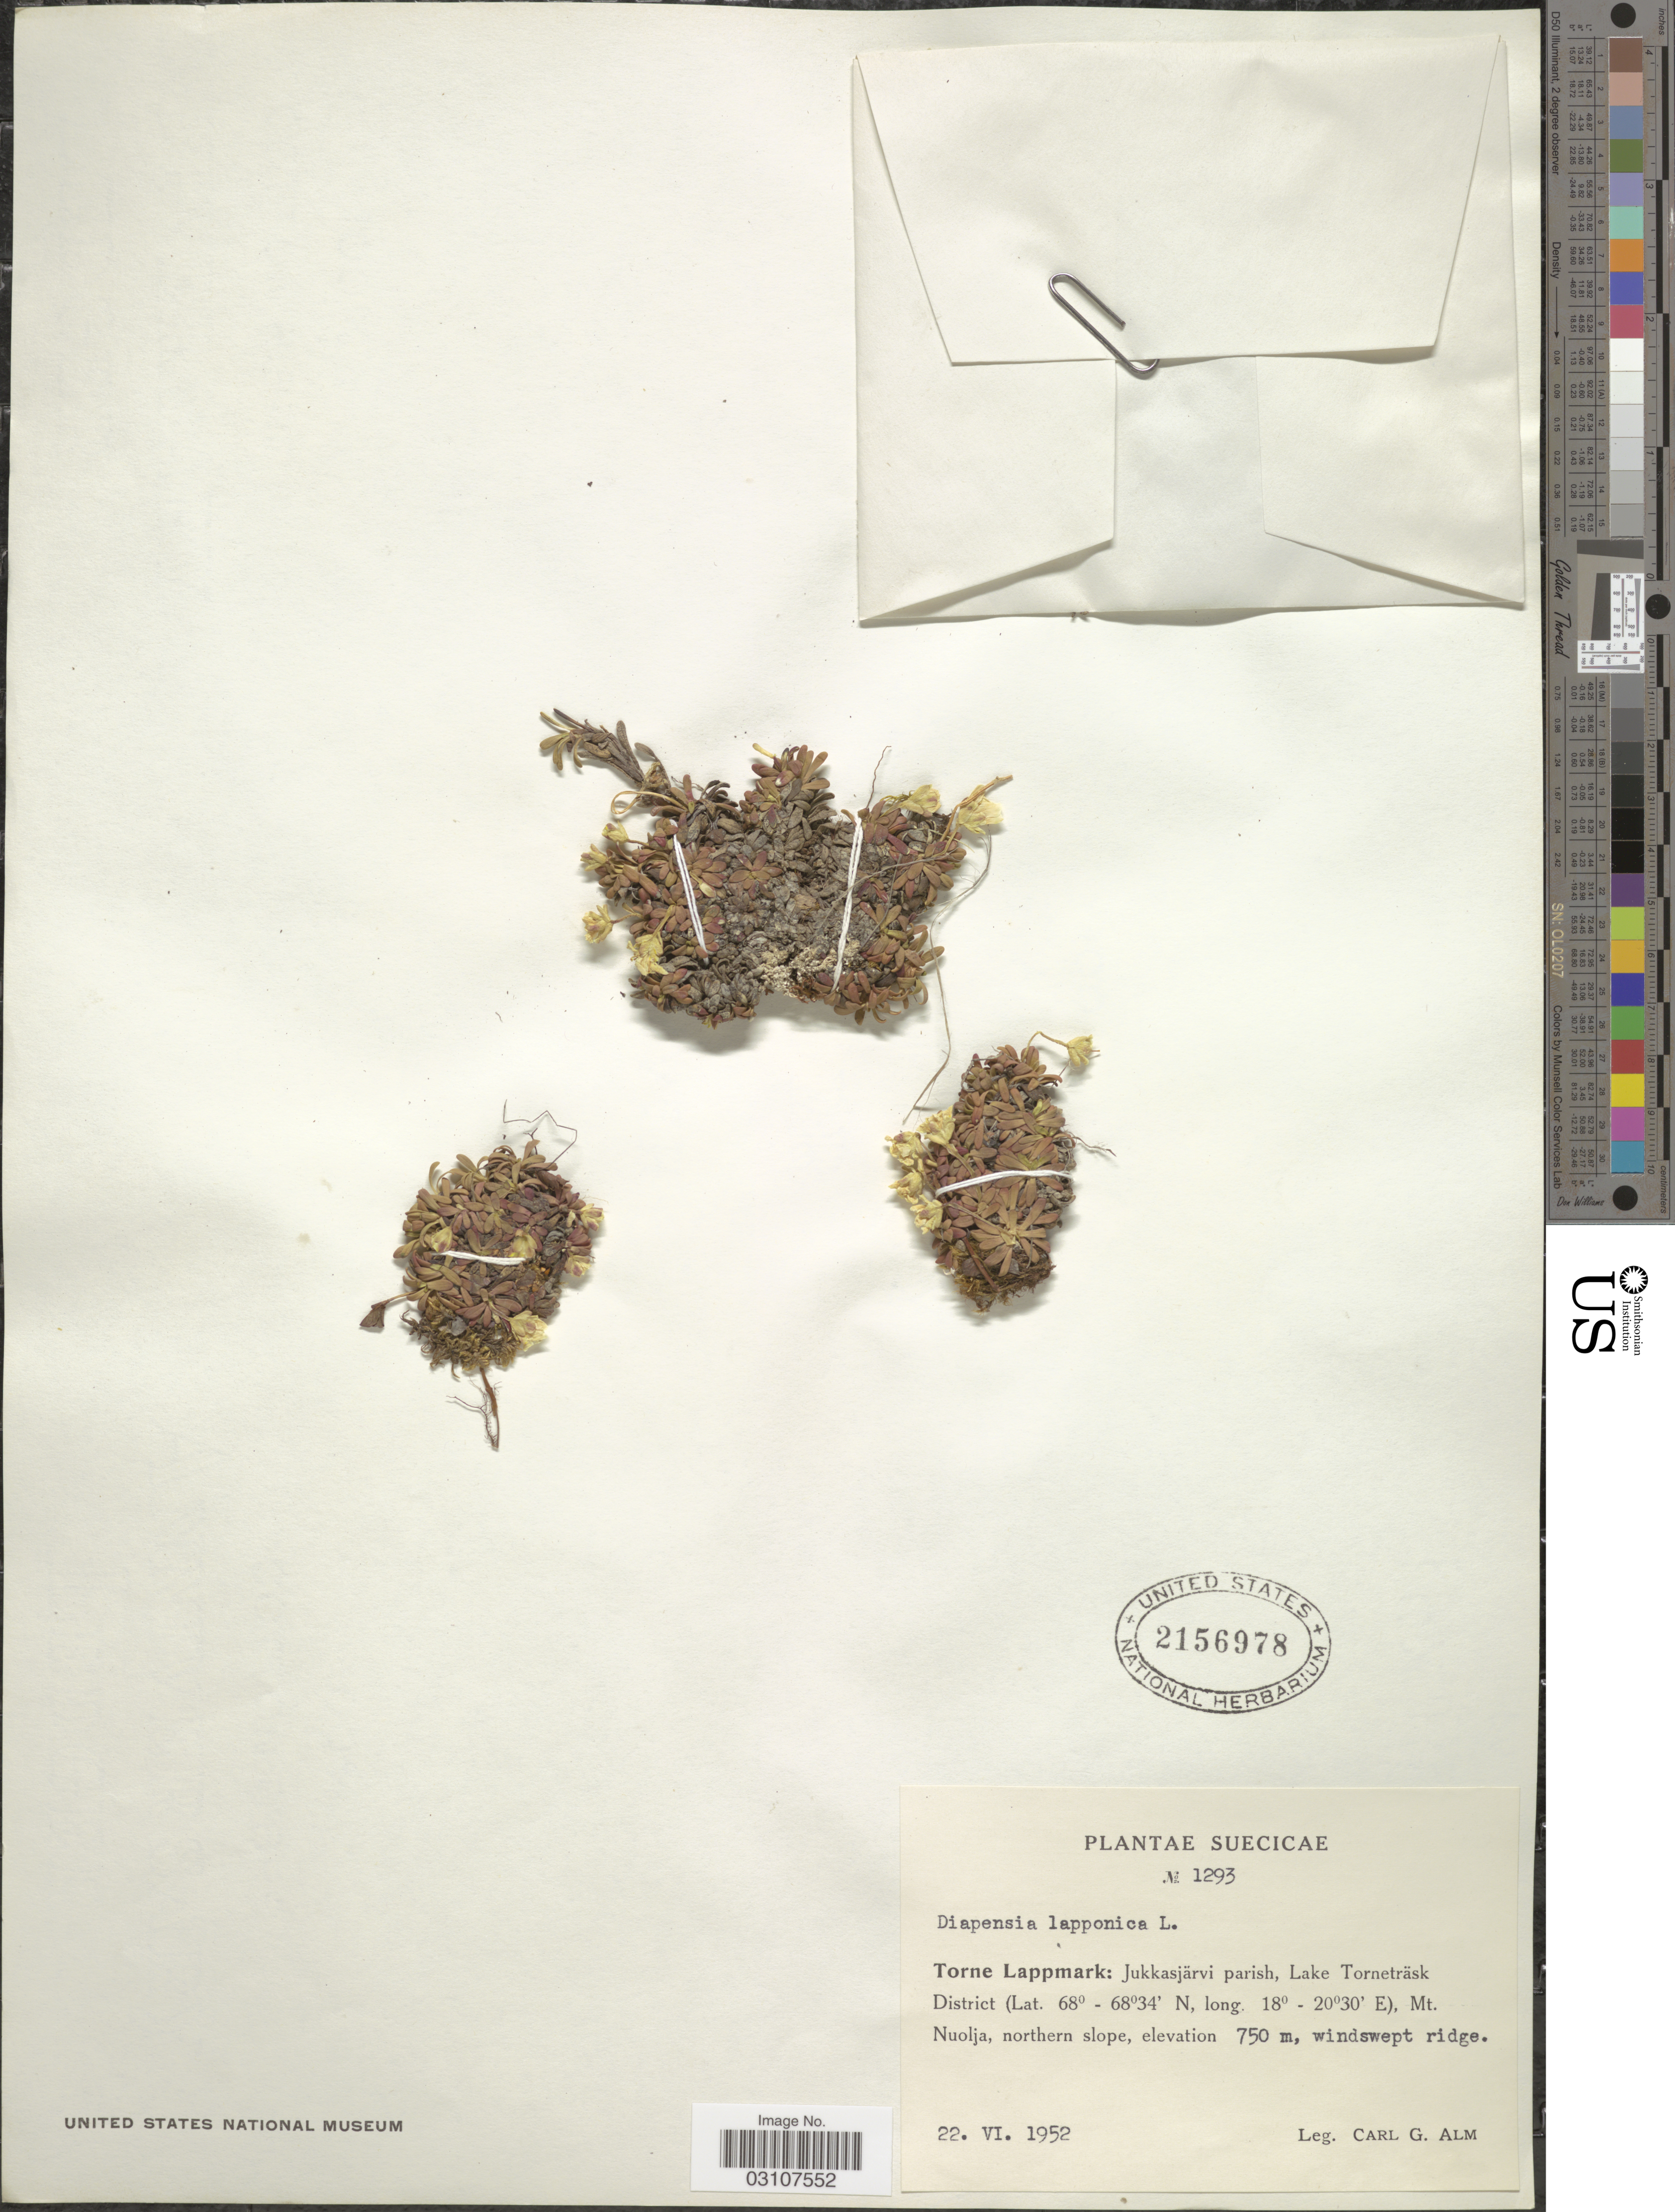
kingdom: Plantae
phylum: Tracheophyta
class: Magnoliopsida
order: Ericales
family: Diapensiaceae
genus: Diapensia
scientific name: Diapensia lapponica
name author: L.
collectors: C. G. Alm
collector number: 1293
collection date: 1952-06-22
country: Sweden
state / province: Norrbotten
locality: Suecicae. Torne Lappmark: Jukkasjärvi parish, Lake Torneträsk District. Mt. Noulja, northern slope.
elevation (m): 750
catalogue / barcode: US 2156978